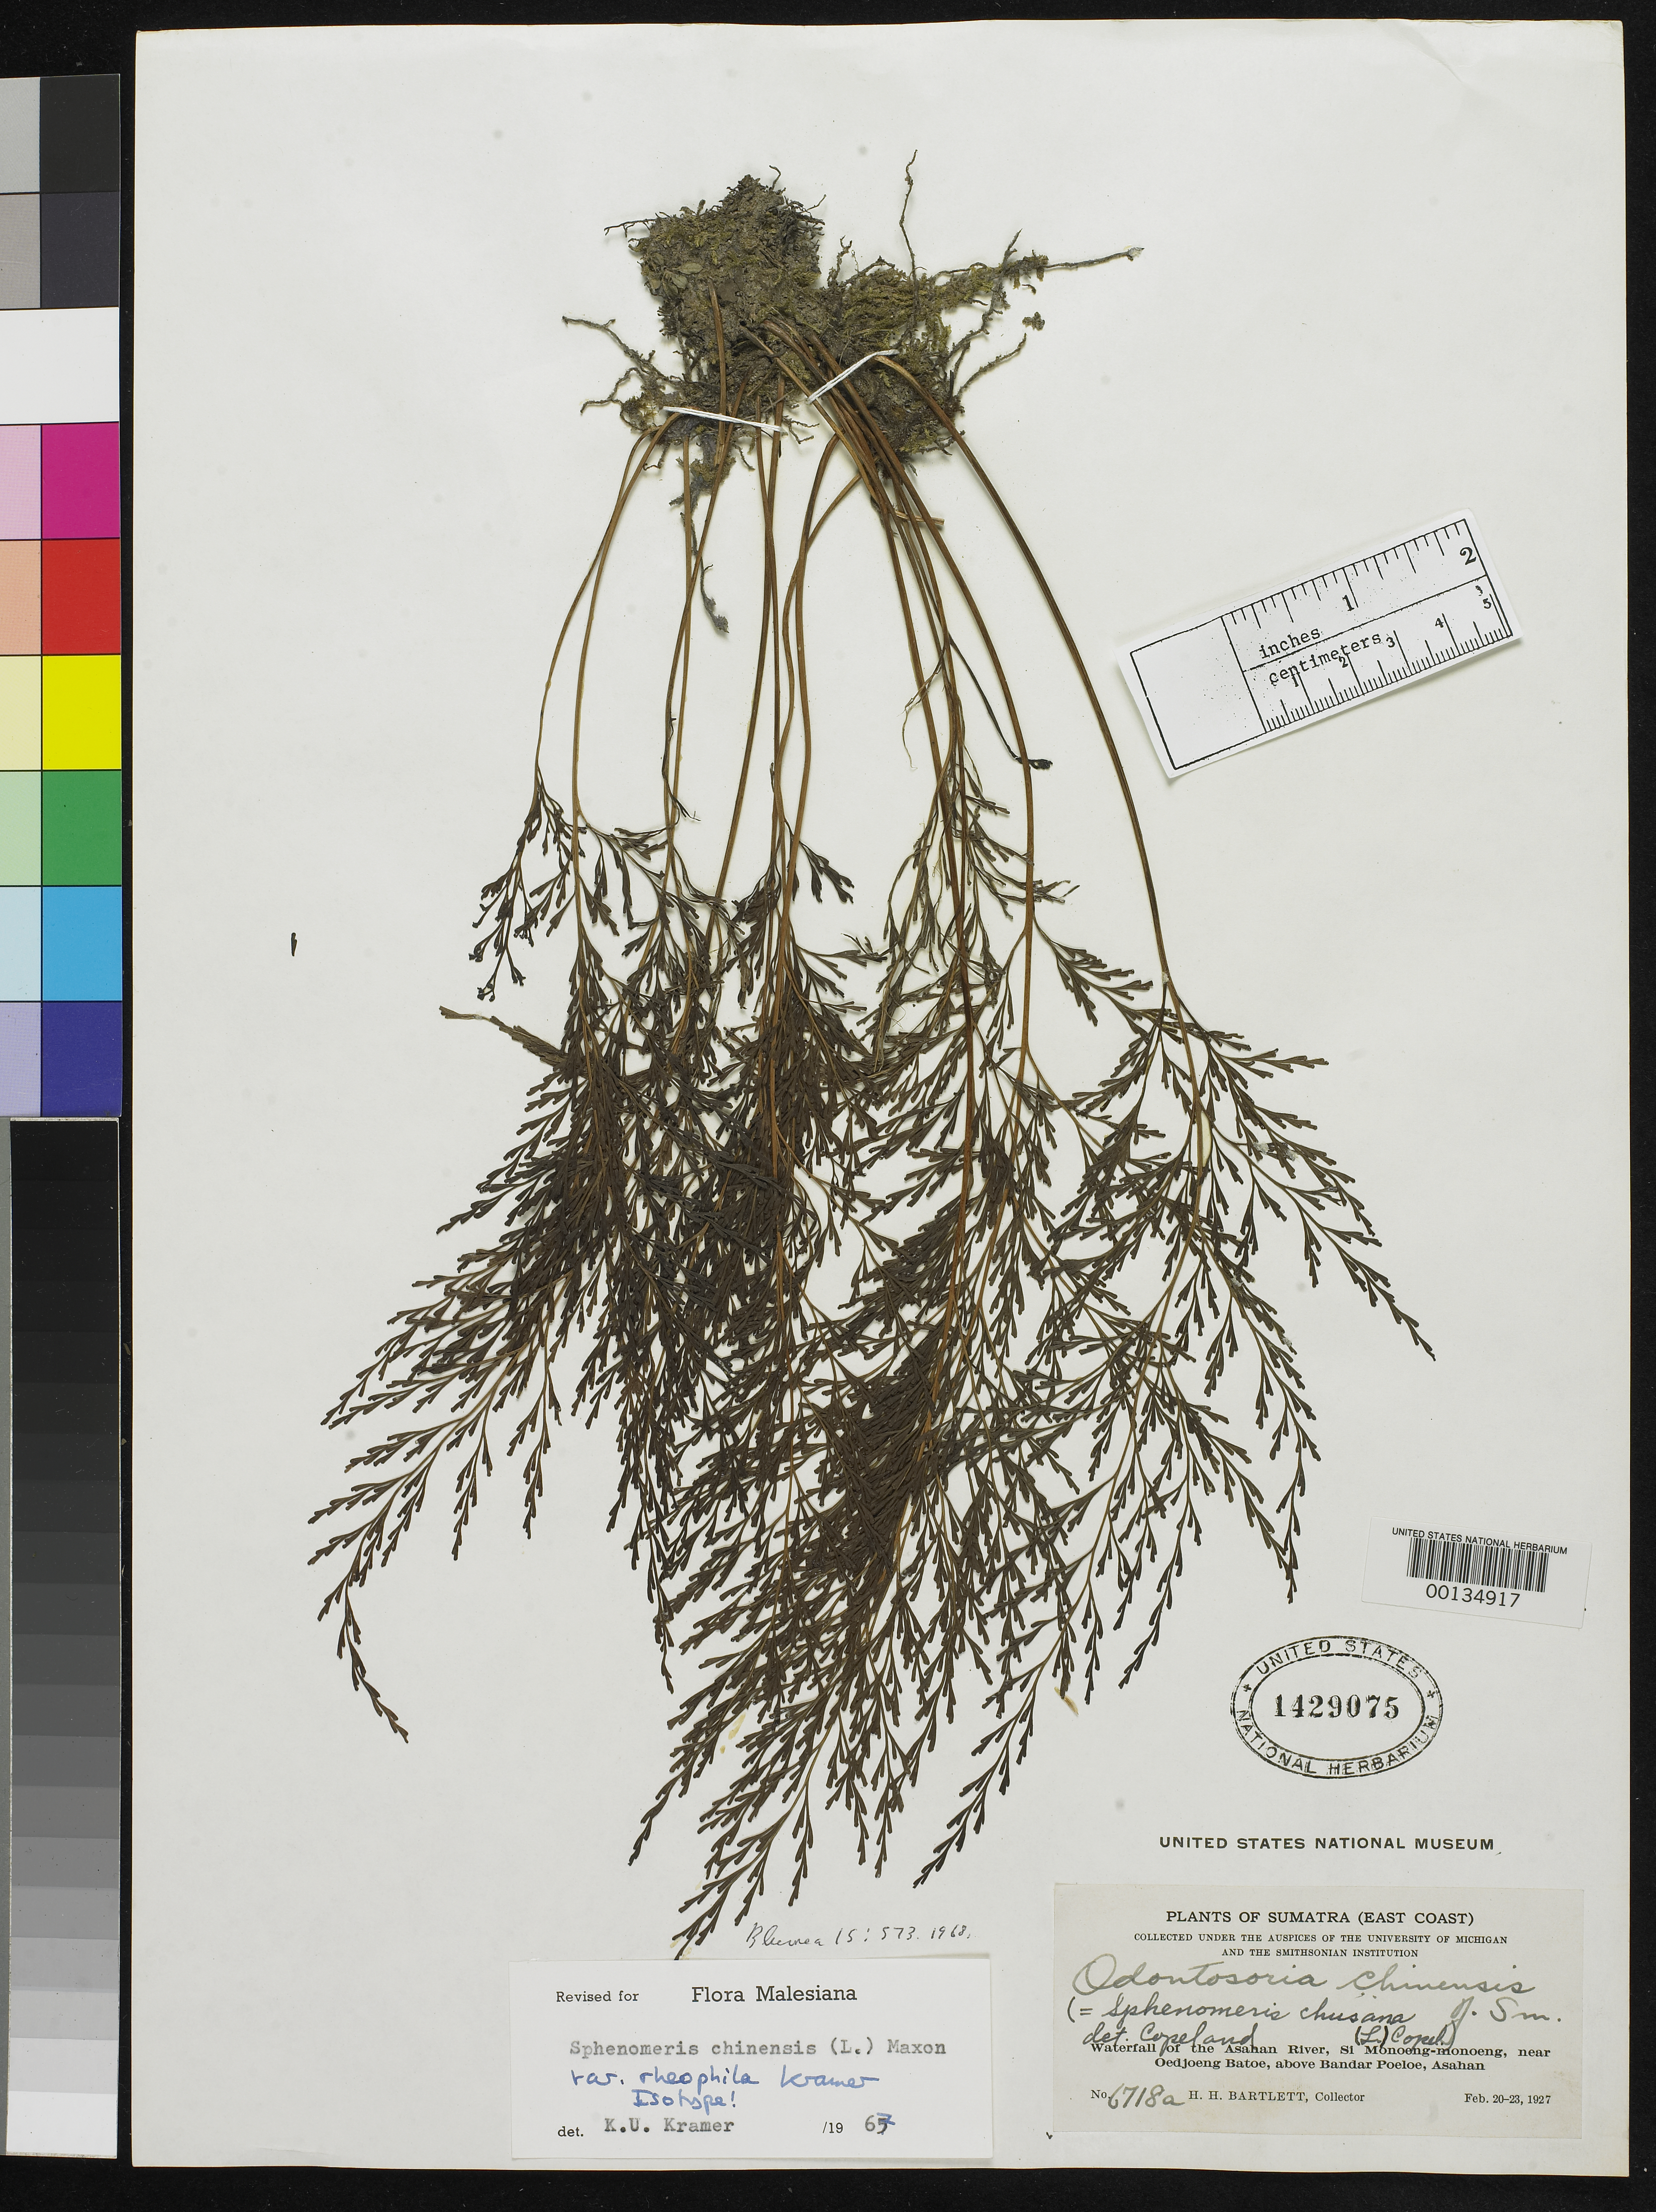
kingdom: Plantae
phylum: Tracheophyta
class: Polypodiopsida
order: Polypodiales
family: Lindsaeaceae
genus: Sphenomeris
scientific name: Sphenomeris chinensis var. rheophila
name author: K.U. Kramer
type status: Isotype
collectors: H. H. Bartlett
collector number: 6718a.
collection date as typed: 20 Feb 1927 to 23 Feb 1927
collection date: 1927-02-20/1927-02-23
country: Indonesia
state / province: Sumatra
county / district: Sumatera Utara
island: Sumatra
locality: Asahan, Si Monoeng-Mondeng, near Oedjoeng Batoe above Bandar Poeloe.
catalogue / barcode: US 1429075